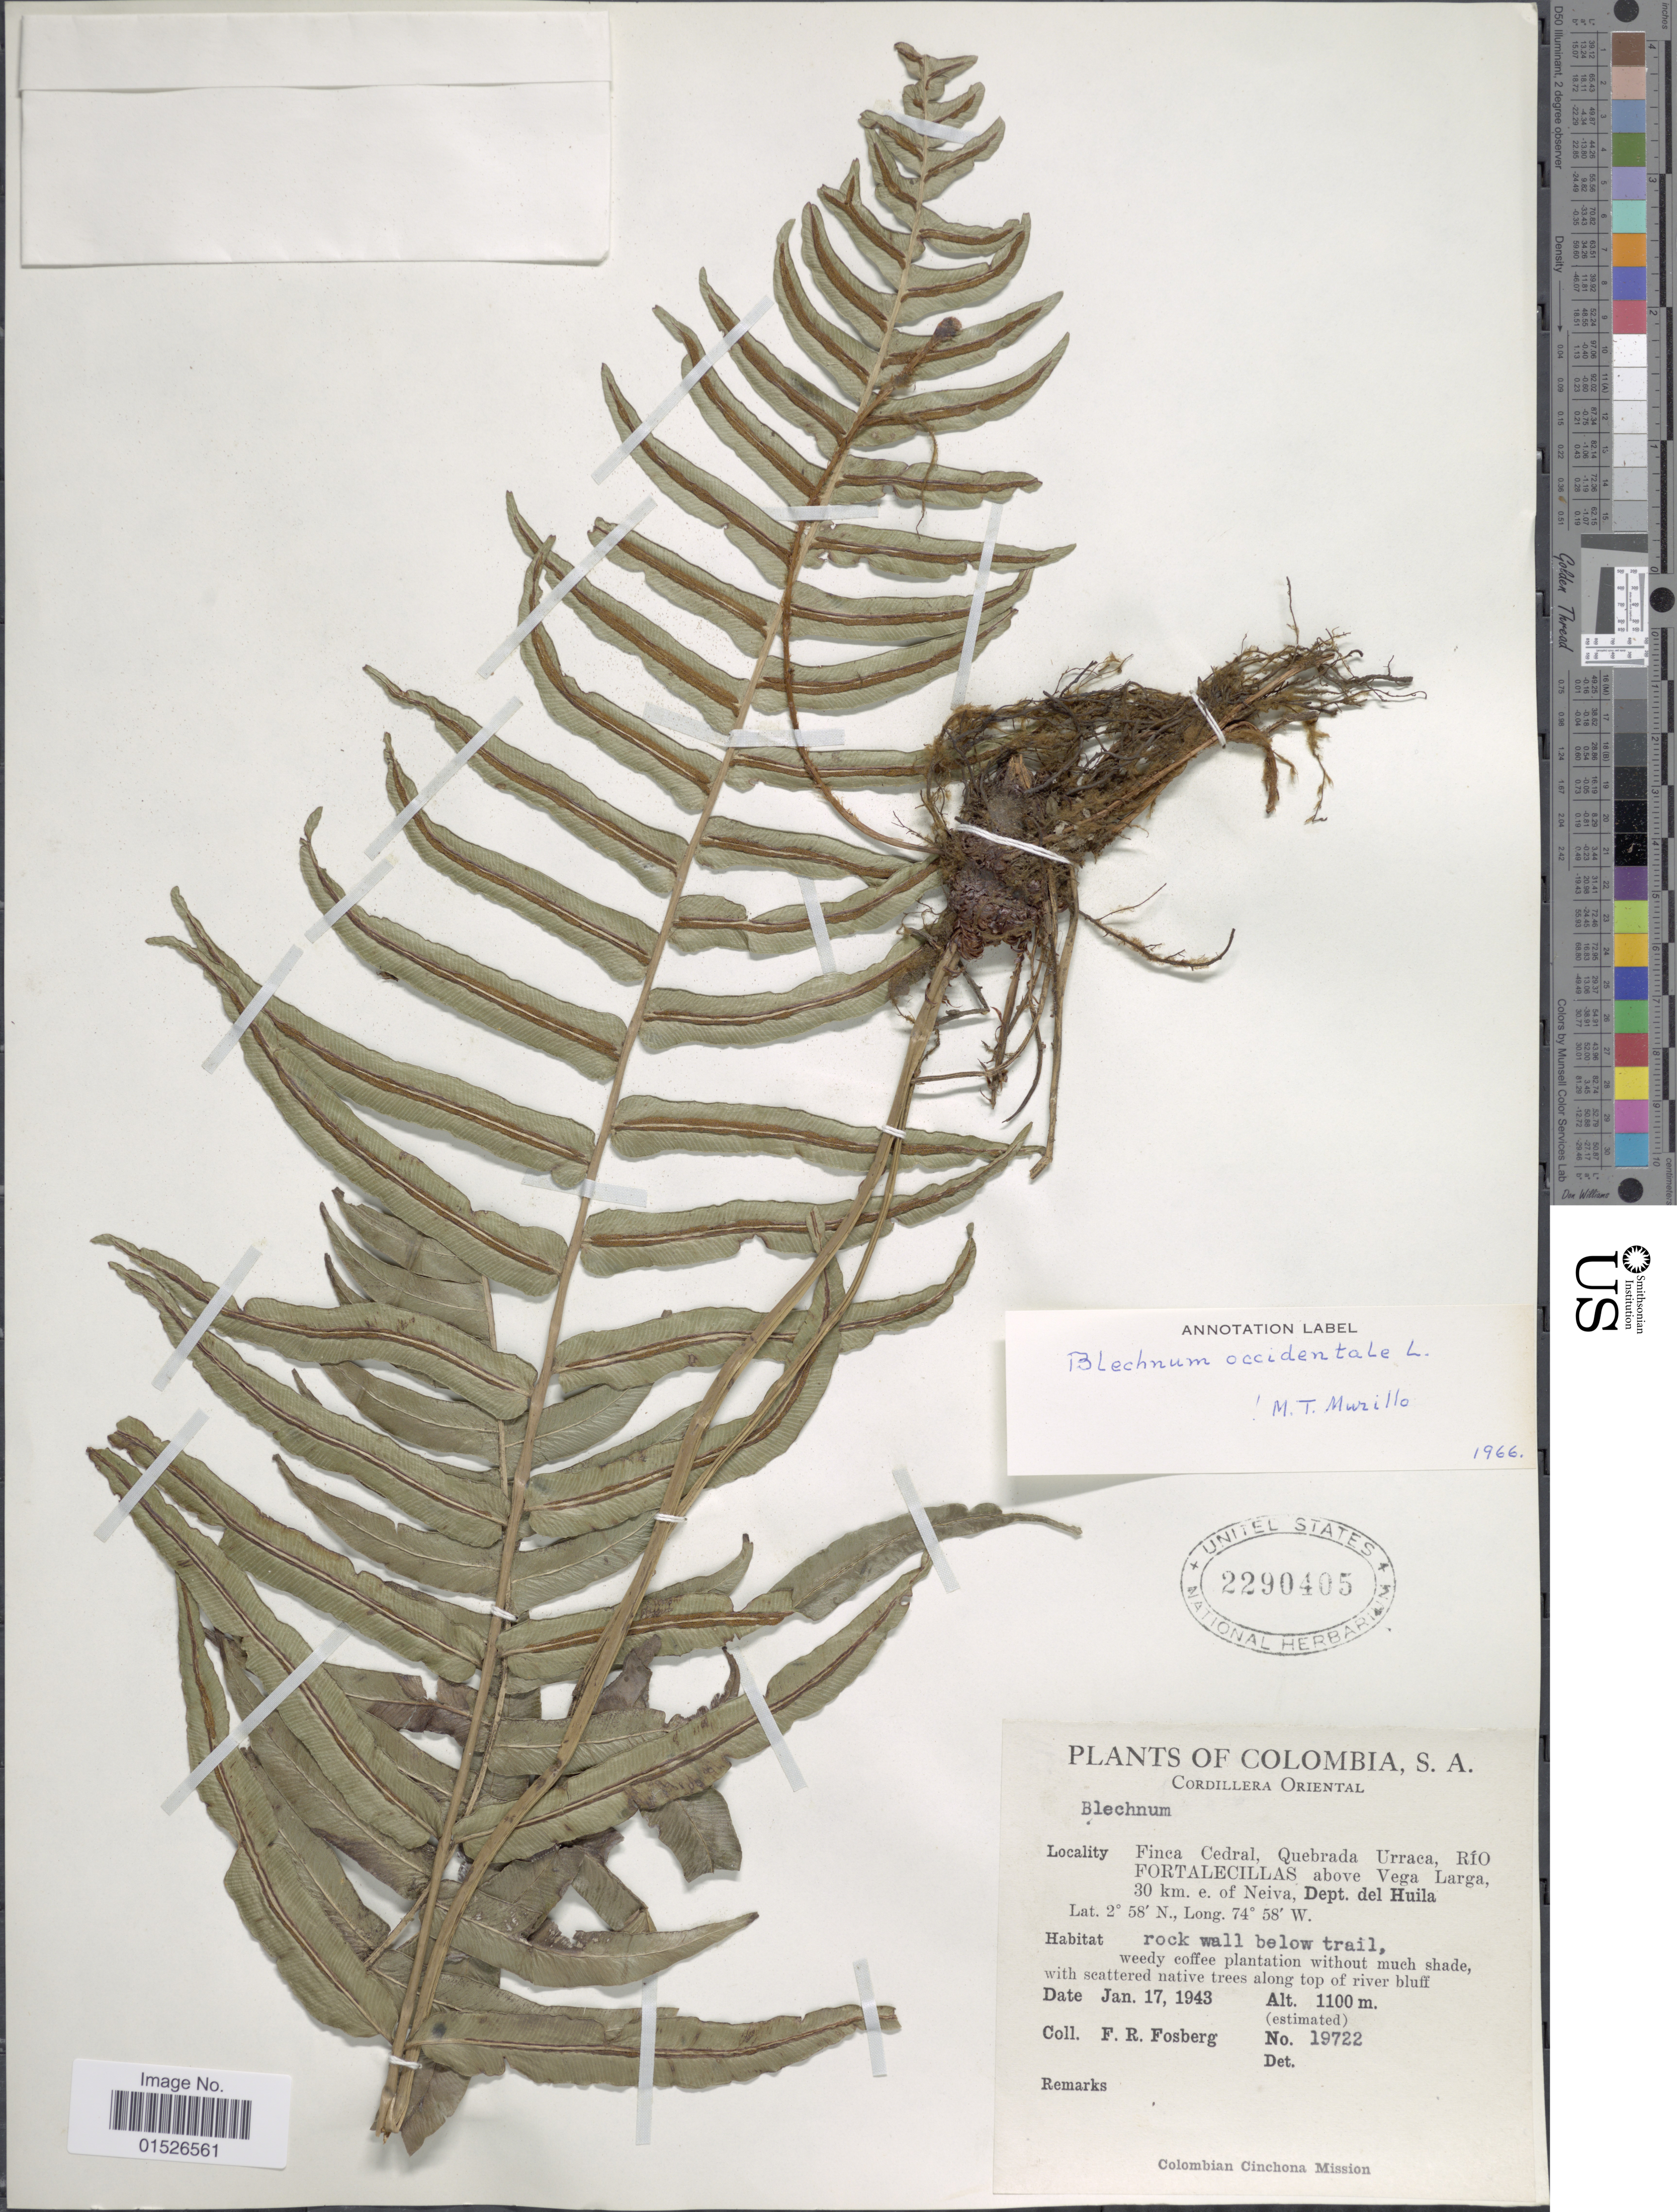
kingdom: Plantae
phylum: Tracheophyta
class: Polypodiopsida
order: Polypodiales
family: Blechnaceae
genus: Blechnum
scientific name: Blechnum occidentale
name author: L.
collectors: F. R. Fosberg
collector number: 19722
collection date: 1943-01-17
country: Colombia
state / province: Huila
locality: Cordillera Oriental. Finca Cedral, Quebrada Irraca, Rio Fortalecillas above Vega Larga, 30 km. e. of Neiva, Dept. del Huila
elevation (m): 1100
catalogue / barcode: US 2290405